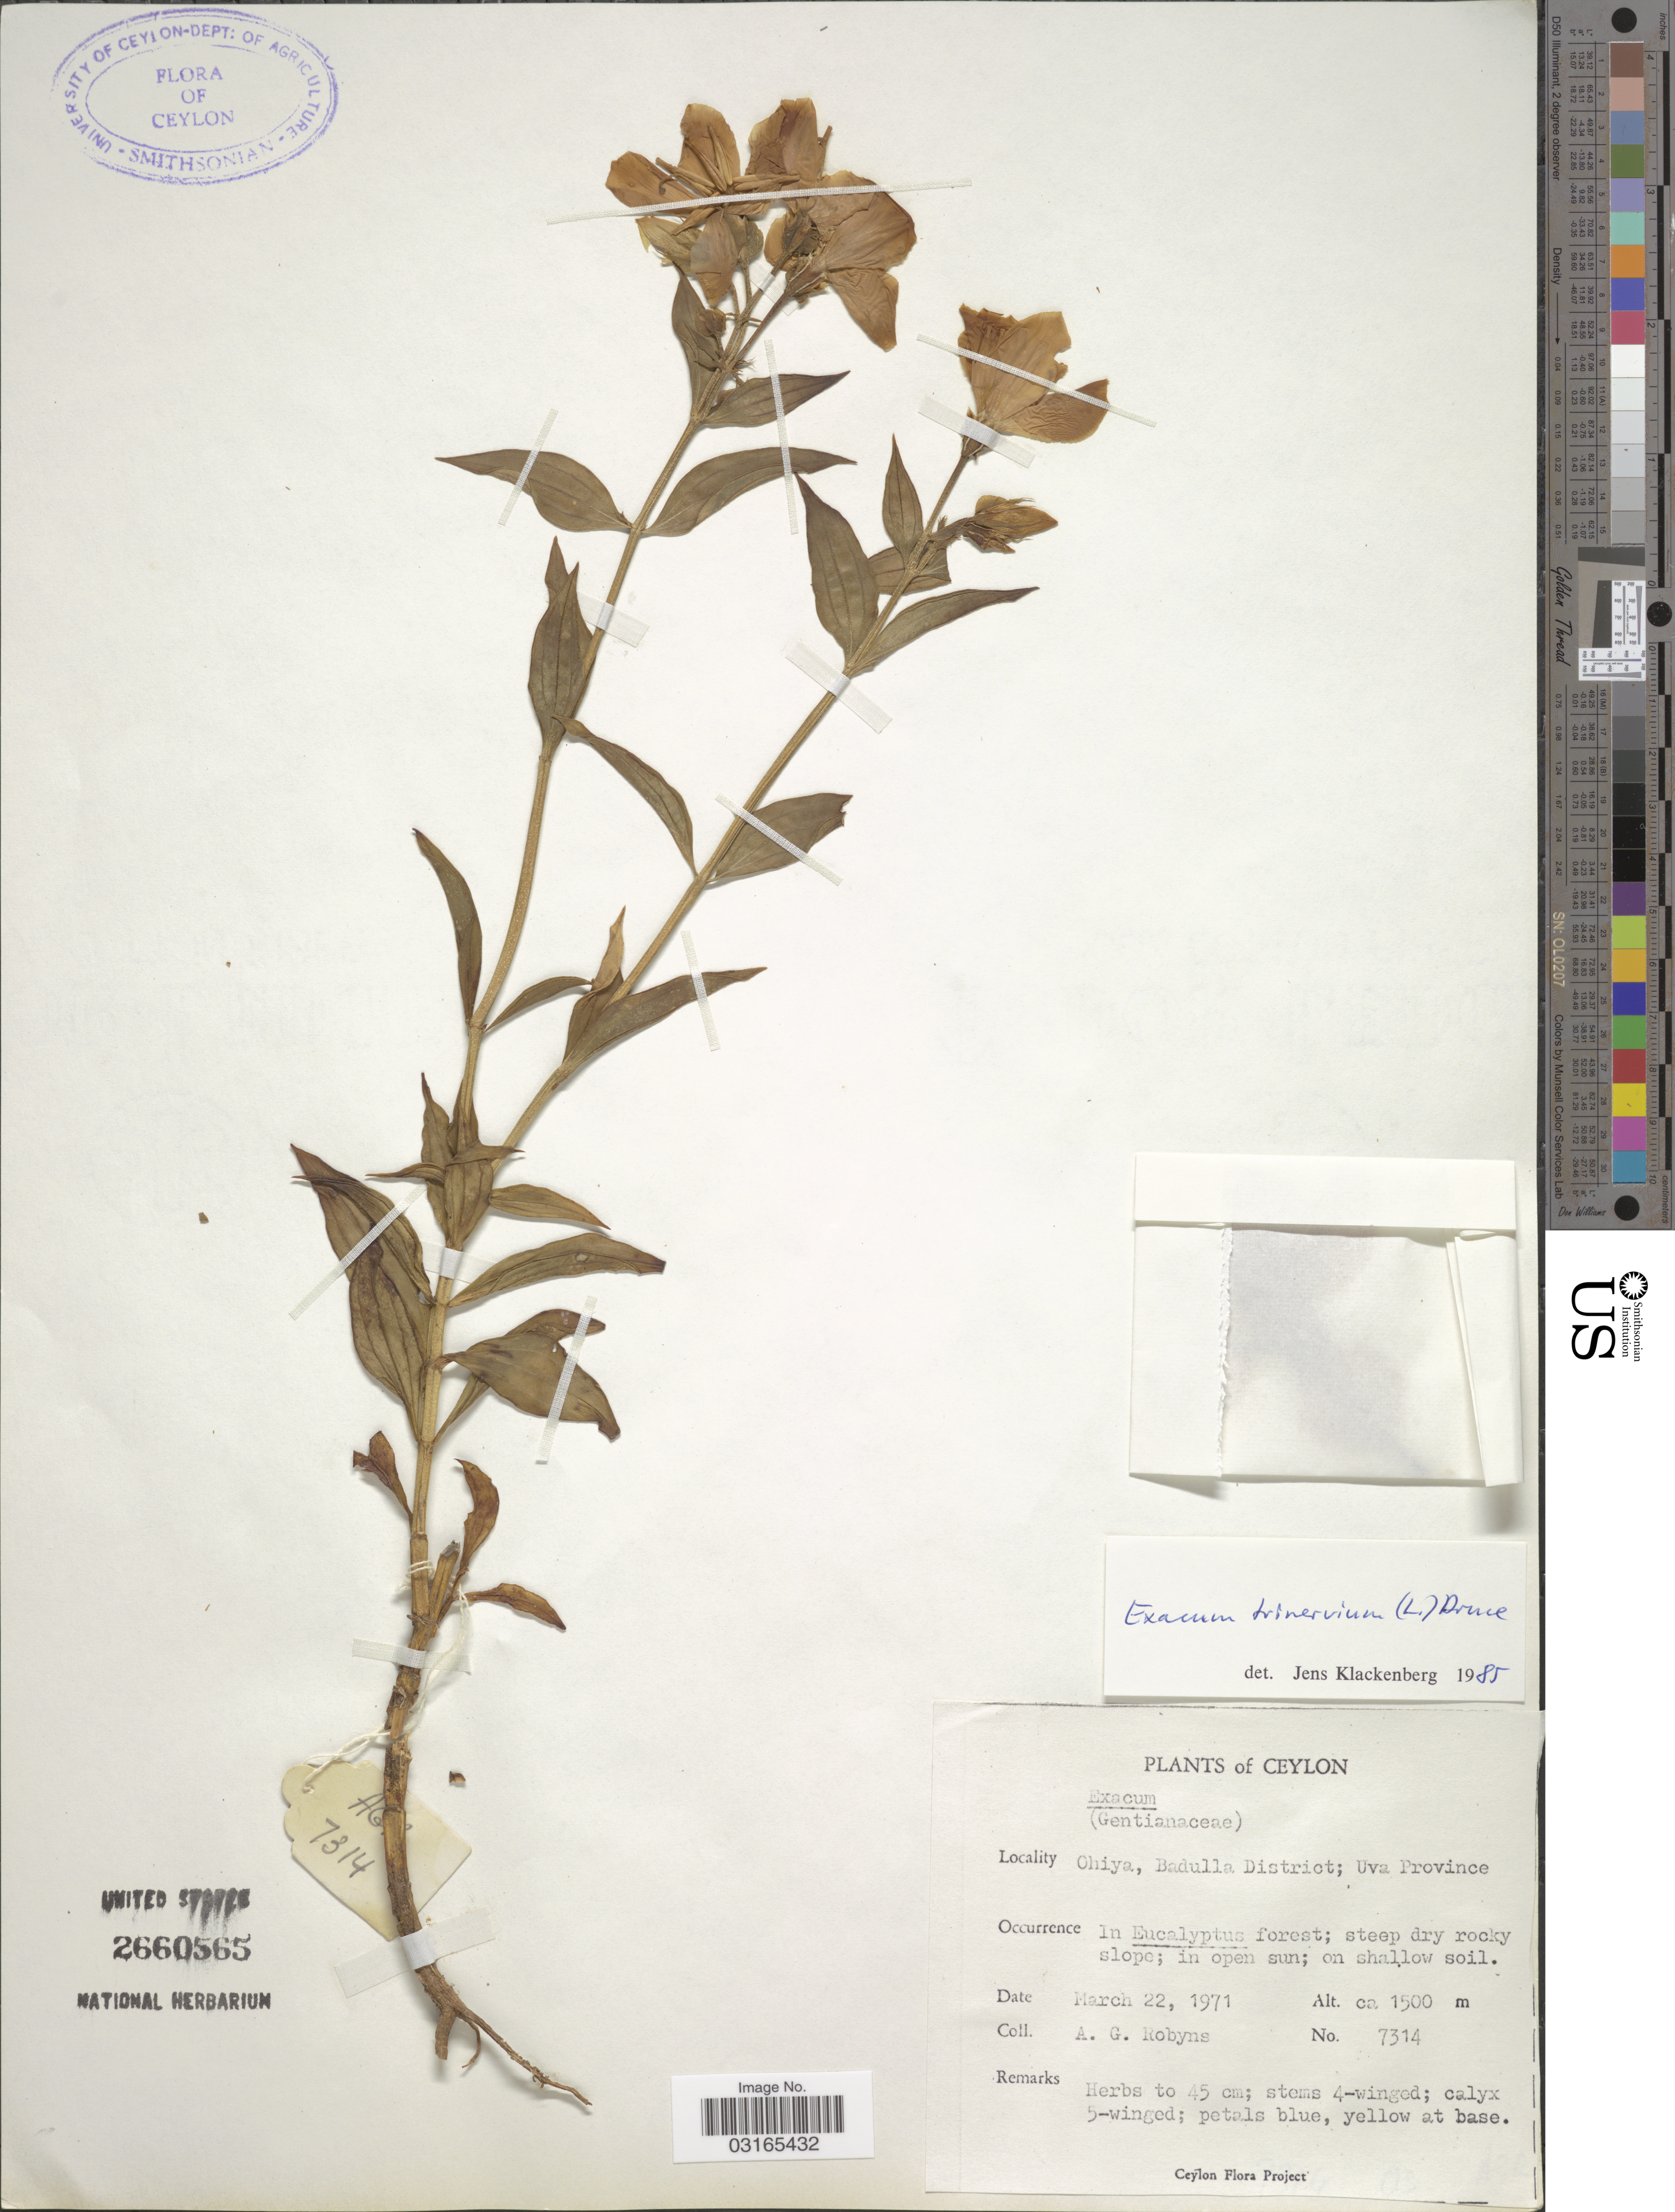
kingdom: Plantae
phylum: Tracheophyta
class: Magnoliopsida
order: Gentianales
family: Gentianaceae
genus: Exacum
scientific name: Exacum trinervium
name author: (L.) Druce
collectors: A. G. Robyns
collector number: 7314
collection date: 1971-03-22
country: Sri Lanka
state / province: Uva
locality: Ceylon. Ohiya, Badulla District.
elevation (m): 1500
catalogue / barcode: US 2660565